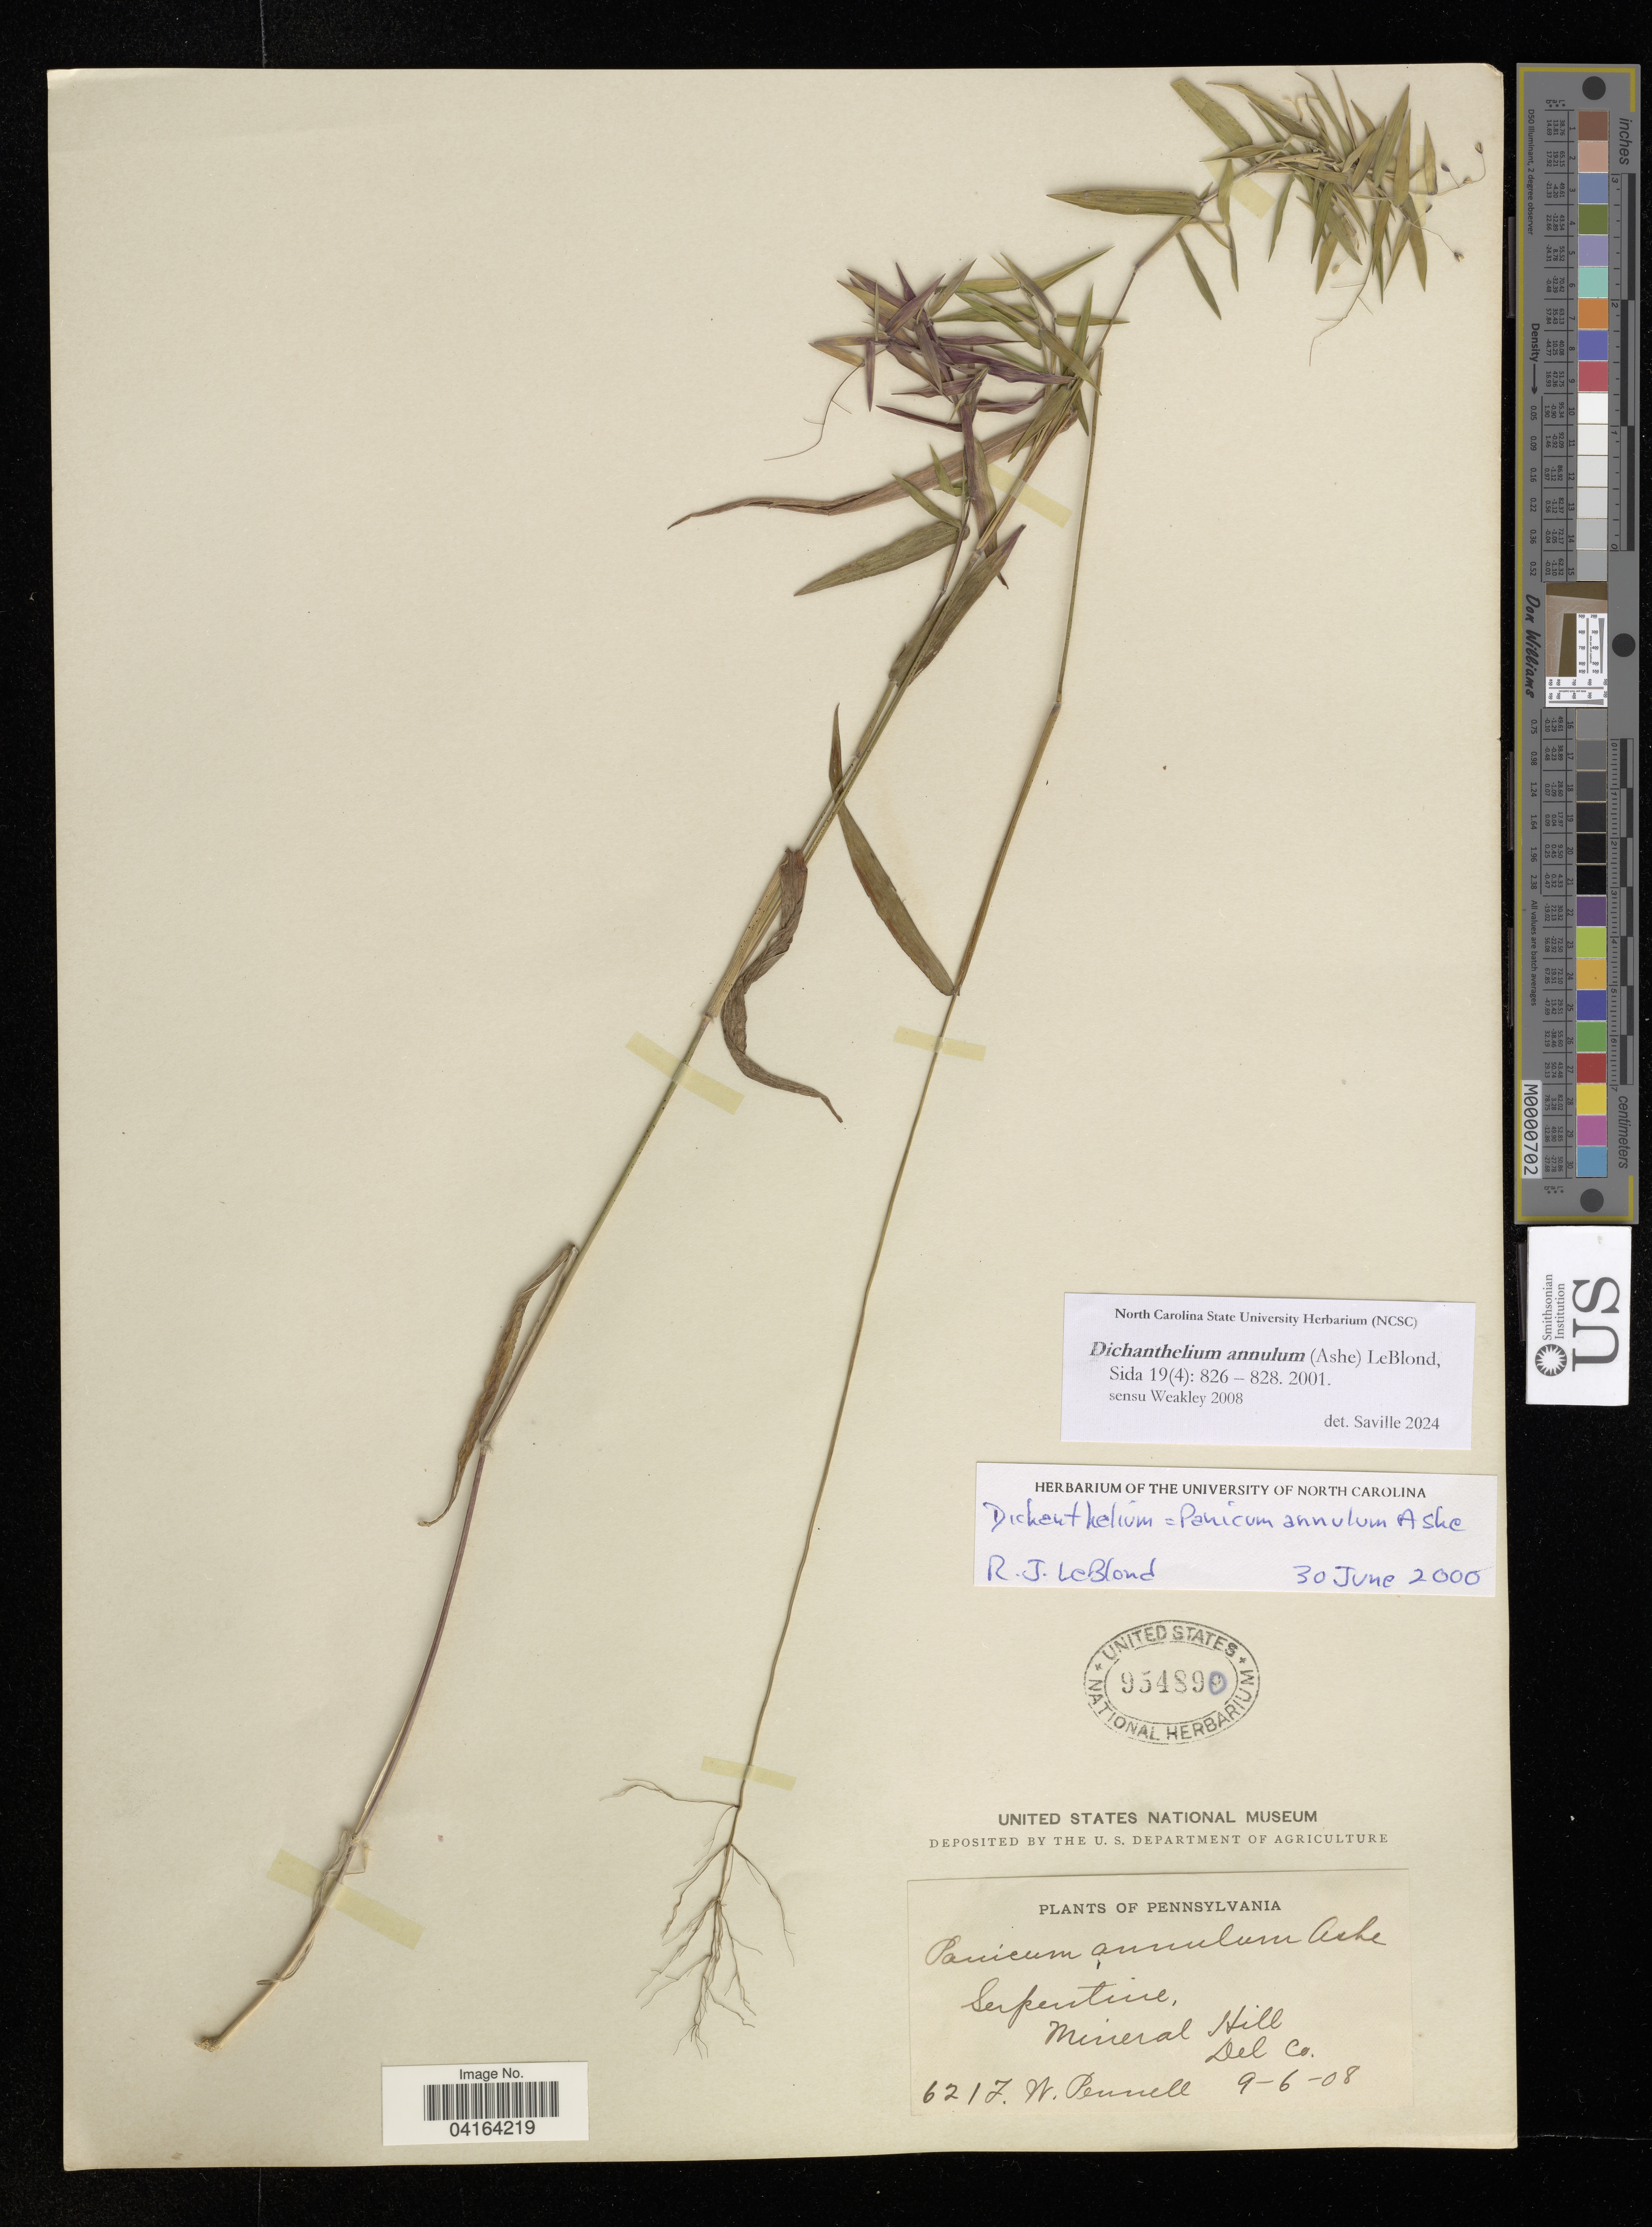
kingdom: Plantae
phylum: Tracheophyta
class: Liliopsida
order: Poales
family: Poaceae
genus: Dichanthelium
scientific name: Dichanthelium annulum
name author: (Ashe) LeBlond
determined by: Saville, A. C., (NCSC), North Carolina State University (UNITED STATES)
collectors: F. W. Pennell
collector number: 621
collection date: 1908-06-09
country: United States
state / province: Pennsylvania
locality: Serpentine, Mineral Hill Del Co.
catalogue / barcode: US 954890